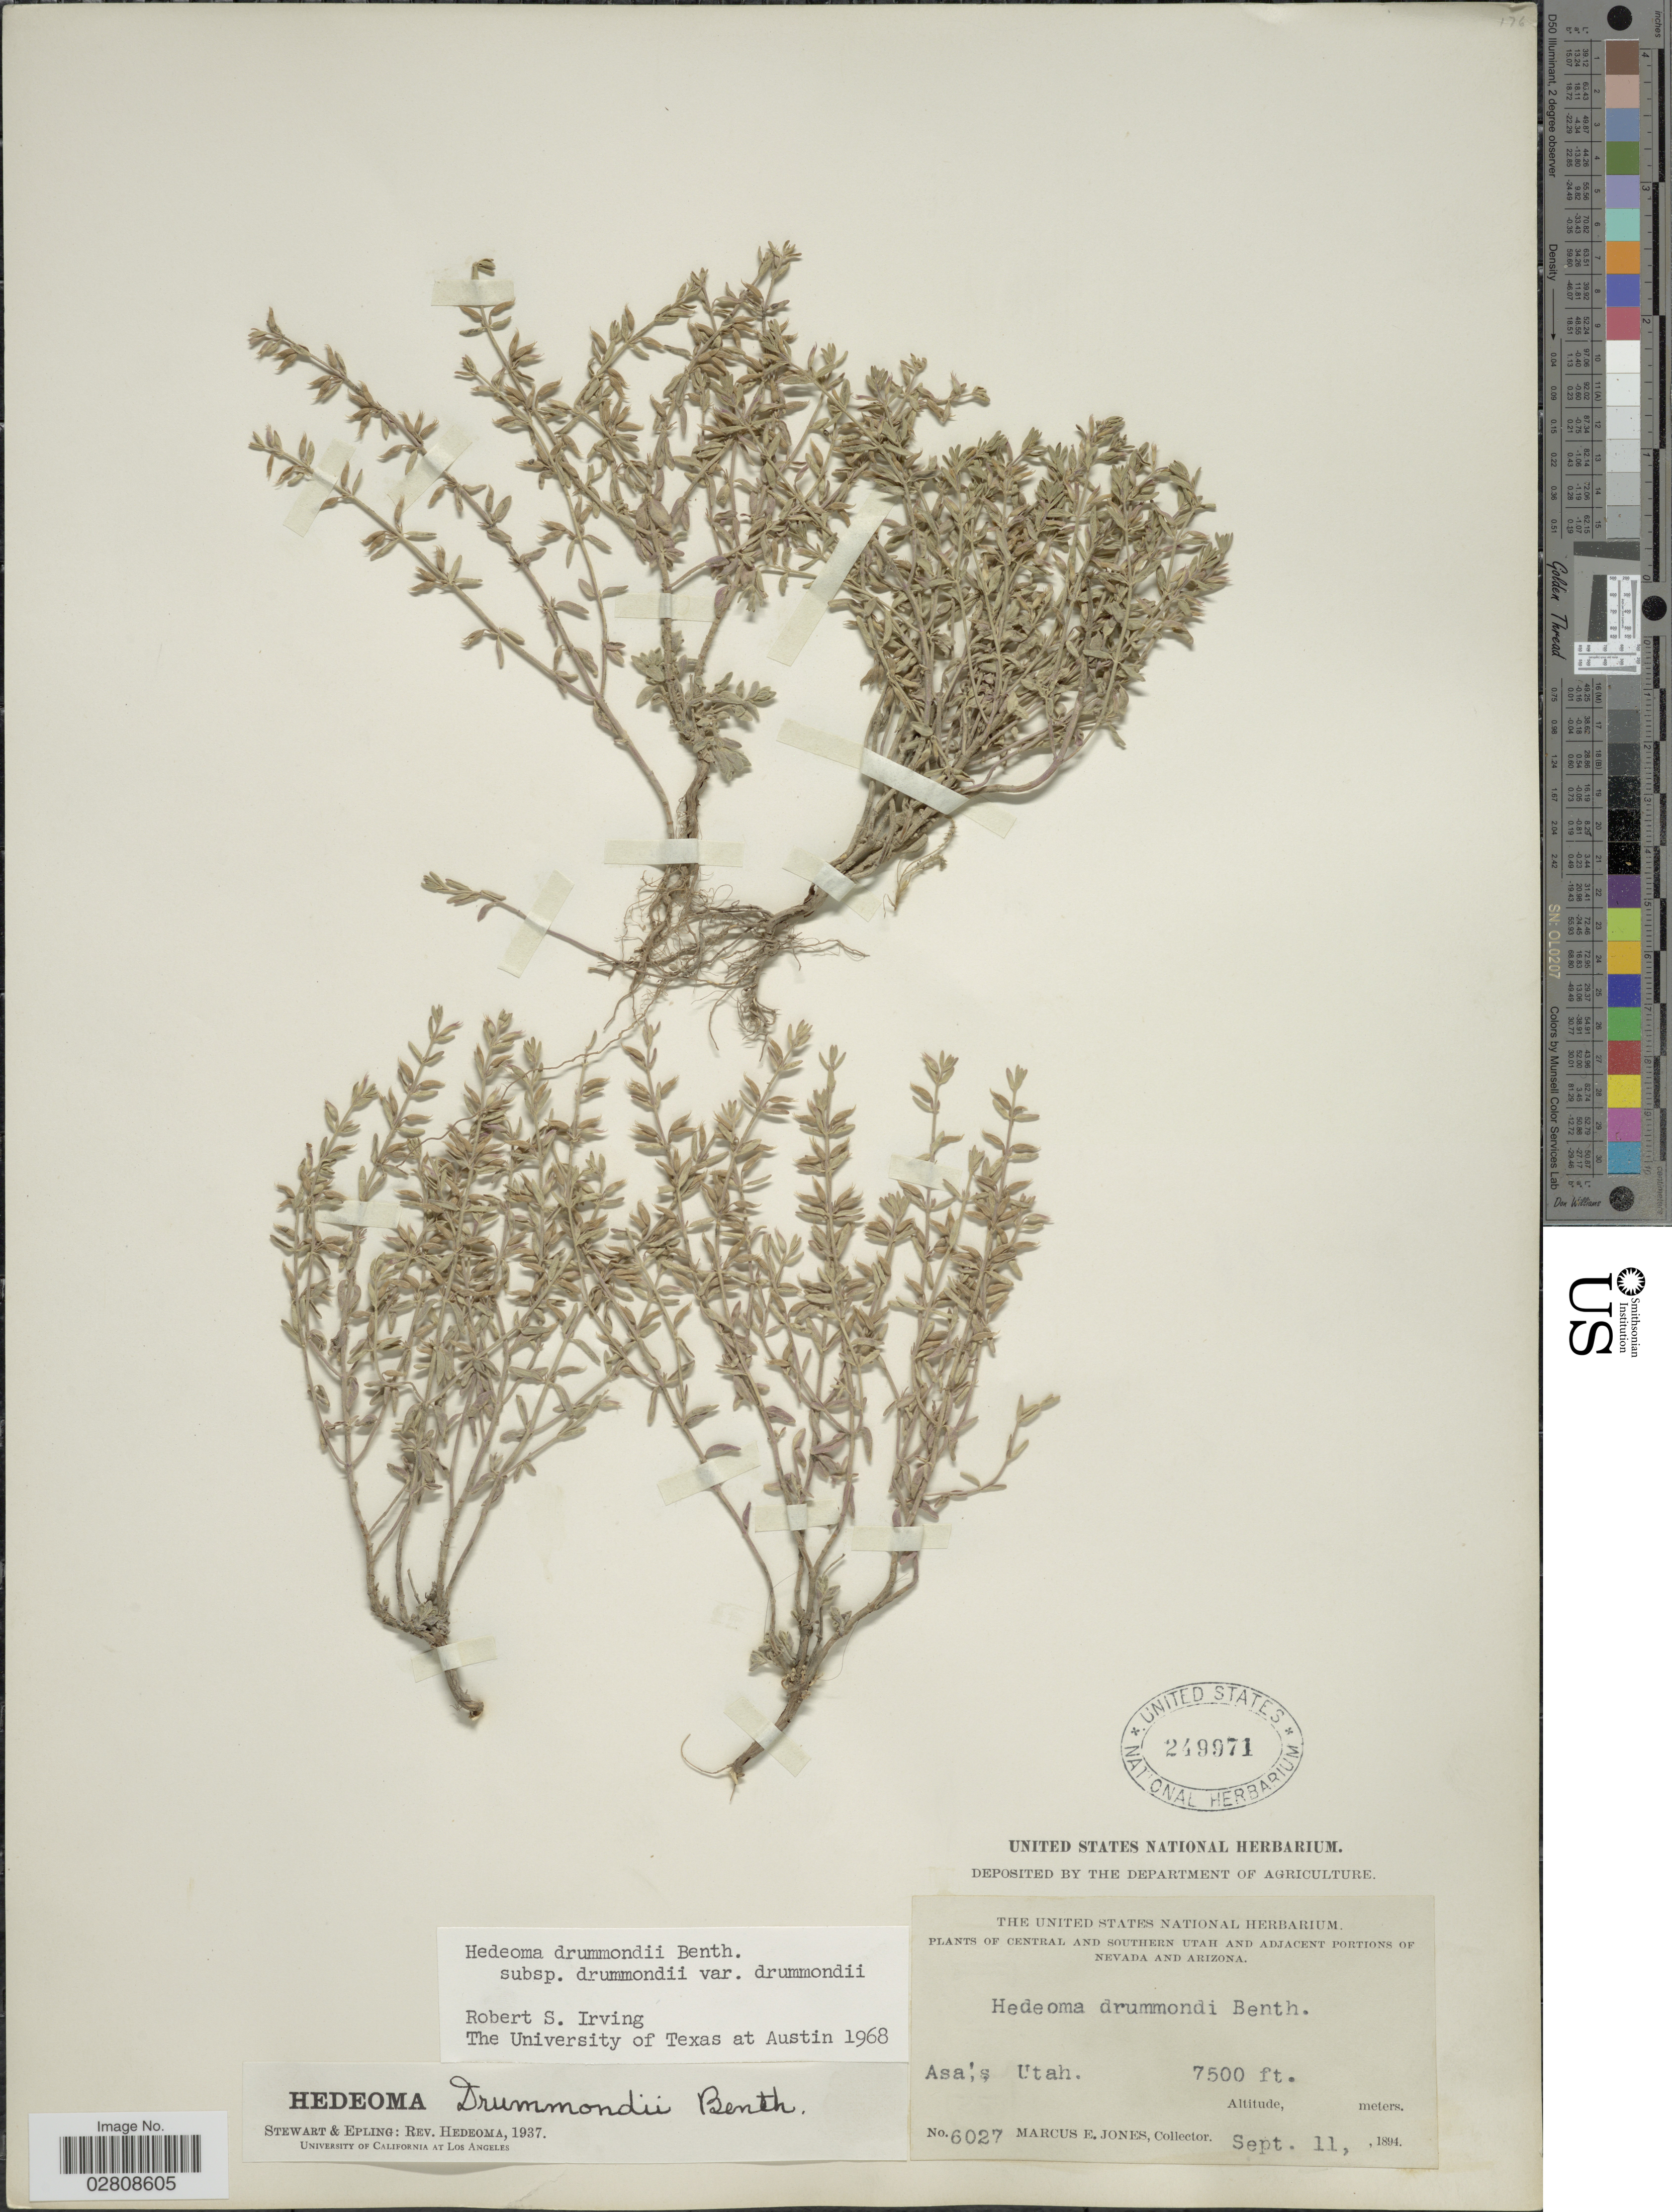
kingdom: Plantae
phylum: Tracheophyta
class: Magnoliopsida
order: Lamiales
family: Lamiaceae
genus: Hedeoma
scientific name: Hedeoma drummondii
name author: Benth.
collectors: M. E. Jones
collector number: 6027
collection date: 1894-09-11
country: United States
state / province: Utah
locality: Central and Southern Utah, Asa's.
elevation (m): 2286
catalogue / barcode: US 249971